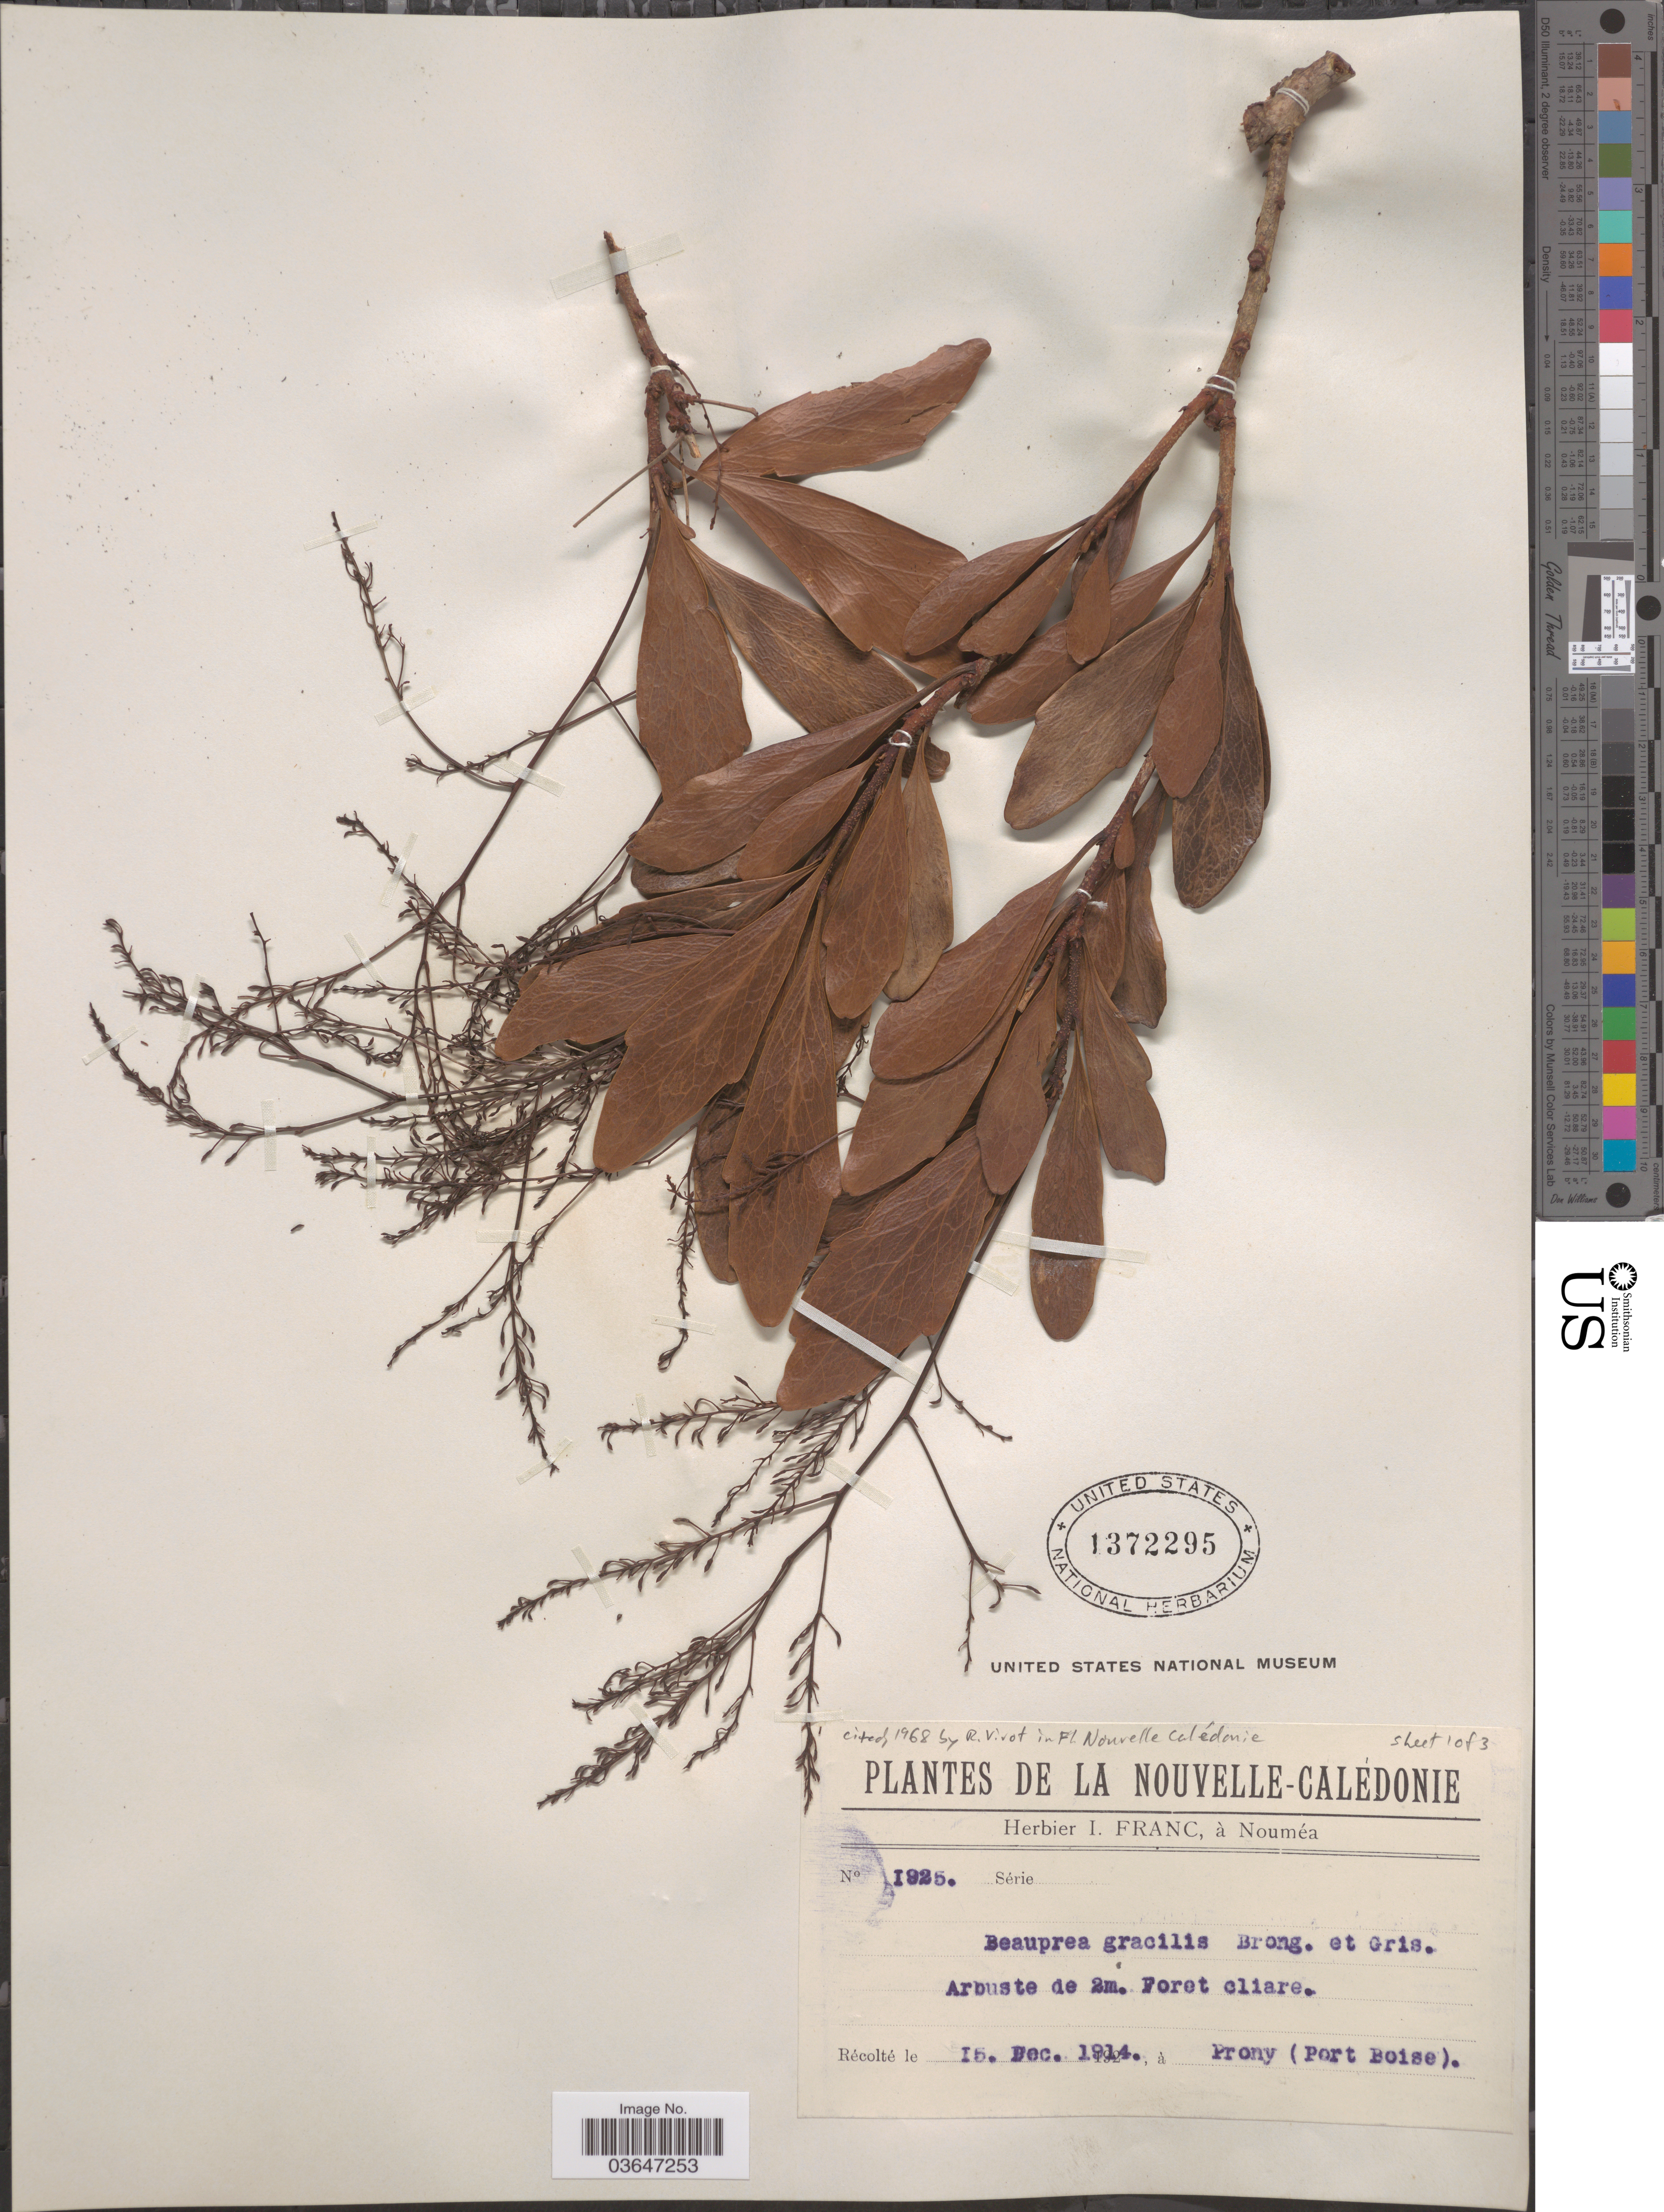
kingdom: Plantae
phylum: Tracheophyta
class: Magnoliopsida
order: Proteales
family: Proteaceae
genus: Beauprea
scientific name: Beauprea gracilis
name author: Brongn. & Gris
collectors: ex herb. I. Franc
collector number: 1925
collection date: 1914-12-15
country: New Caledonia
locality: Foret cliare. Prony (Port Boise).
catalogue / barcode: US 1372295